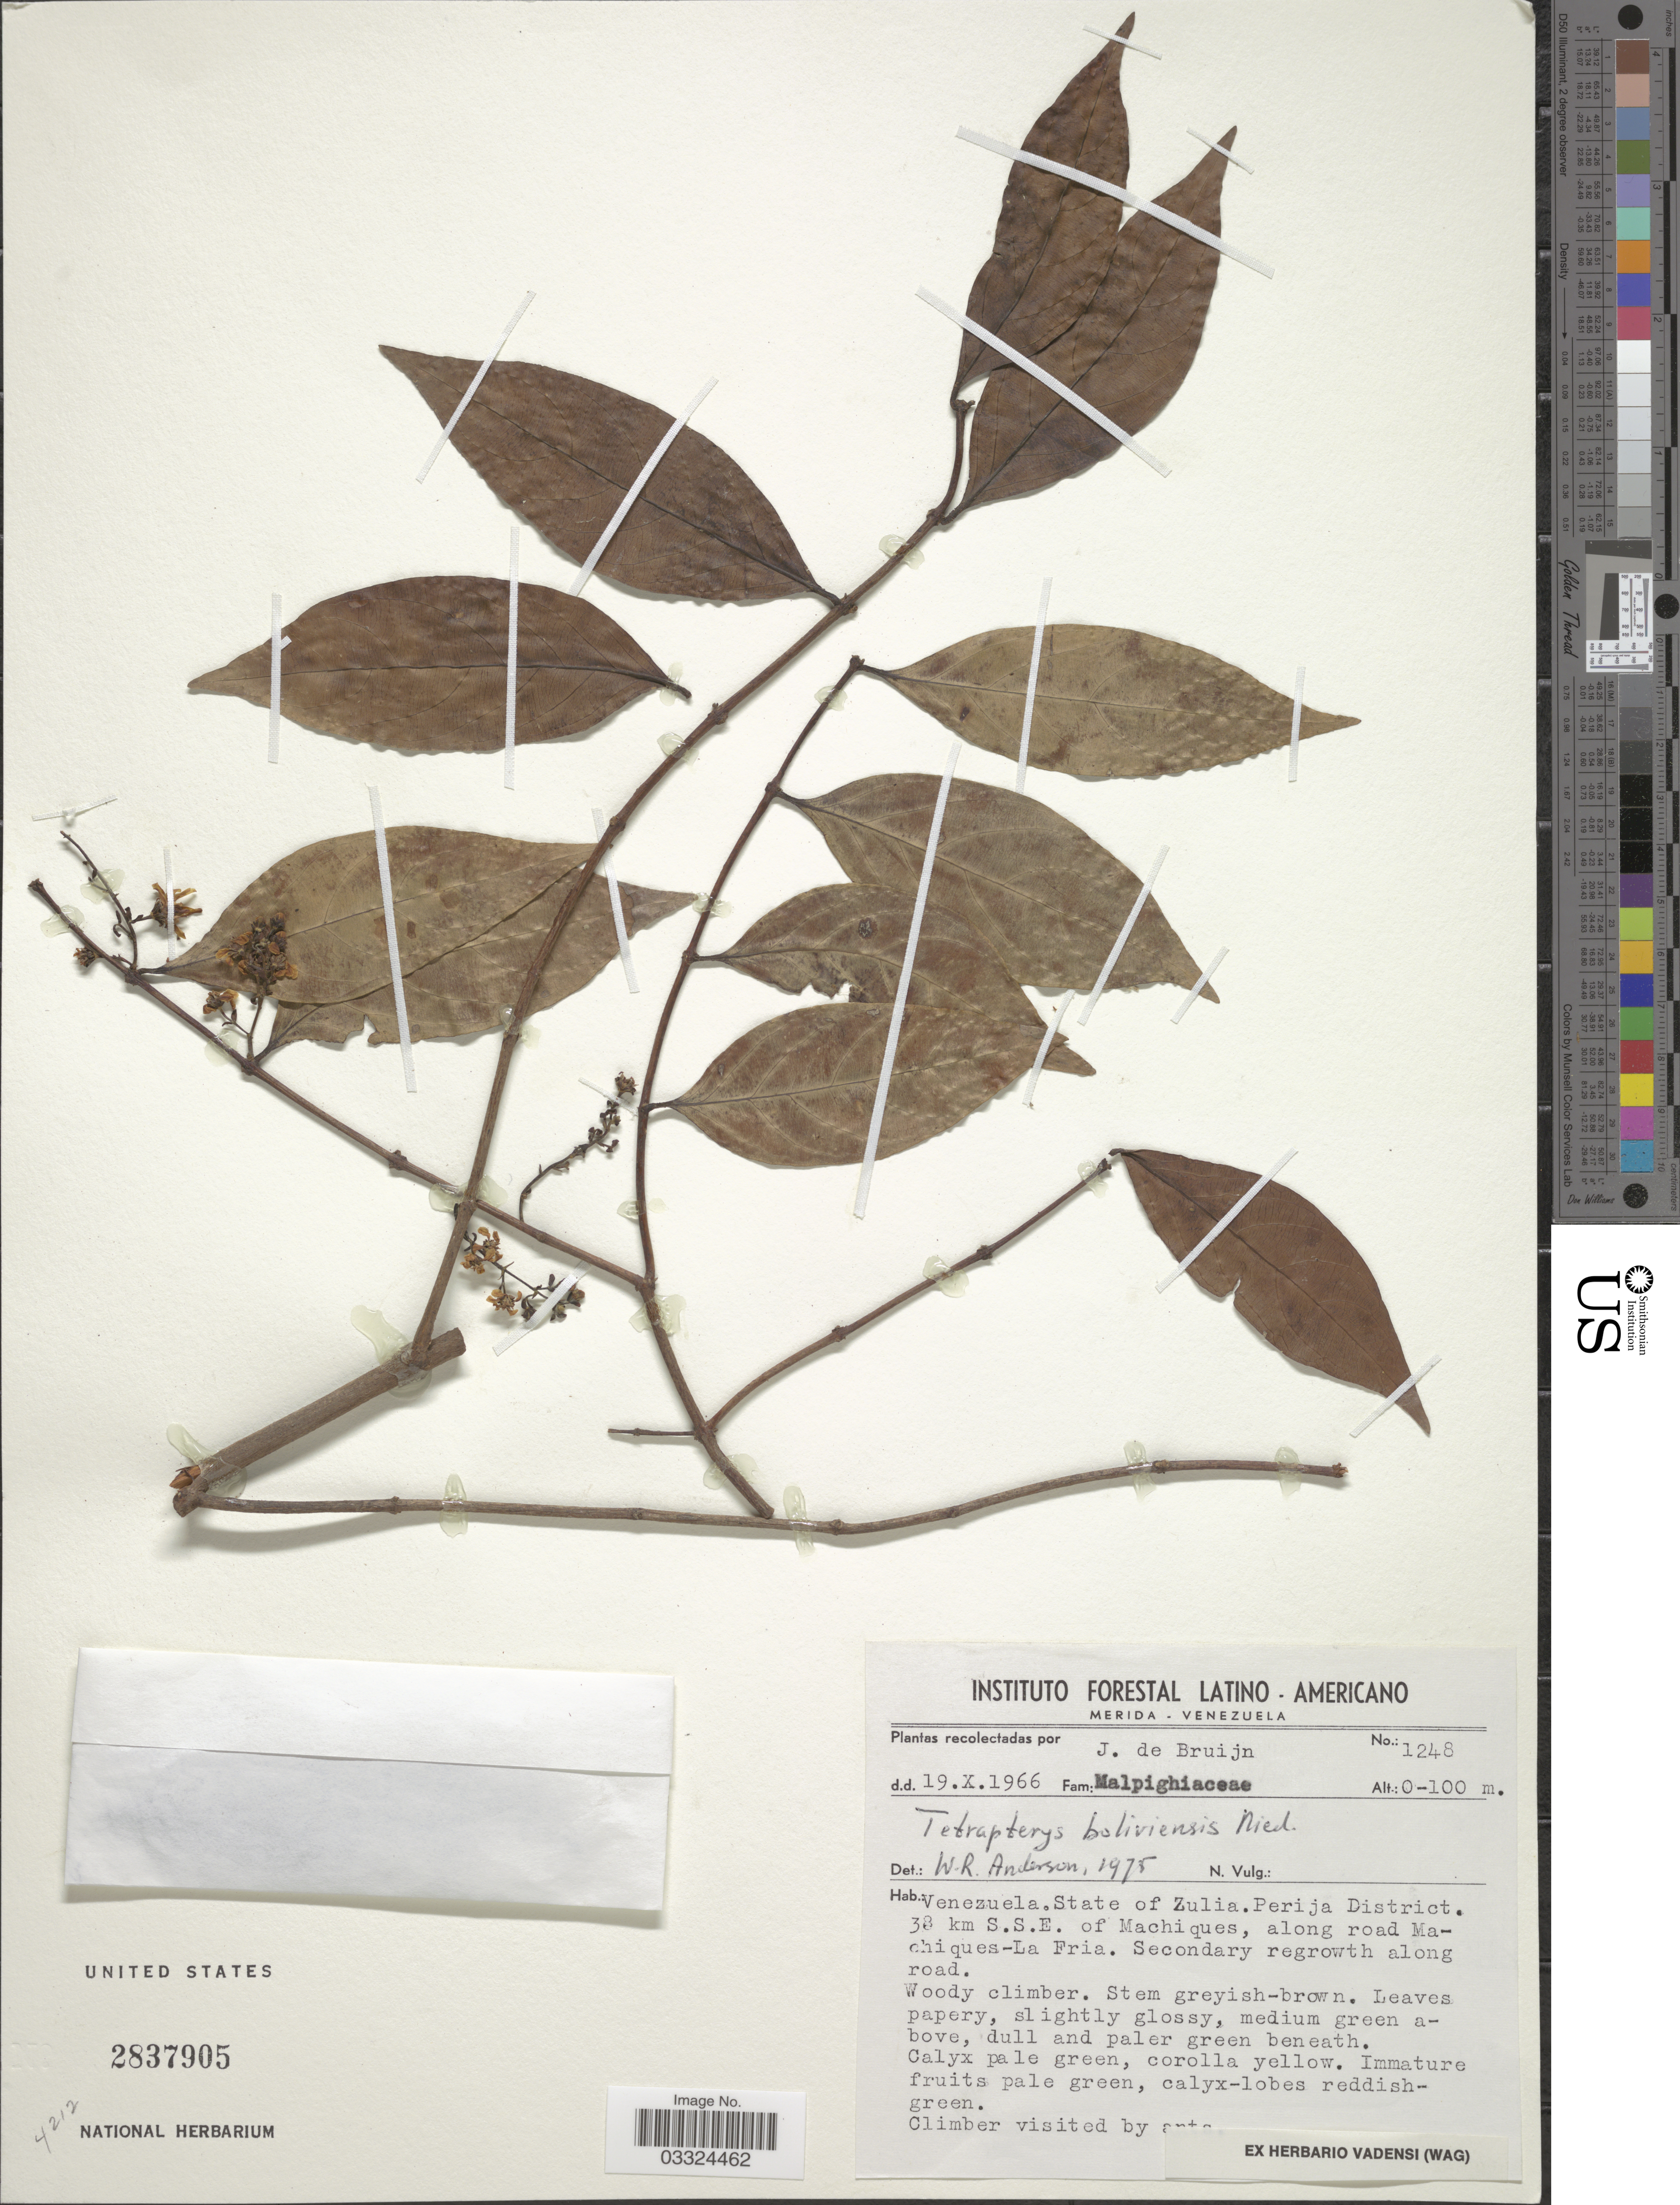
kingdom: Plantae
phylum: Tracheophyta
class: Magnoliopsida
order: Malpighiales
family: Malpighiaceae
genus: Glicophyllum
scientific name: Glicophyllum stylopterum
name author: (A. Juss.) R.F. Almeida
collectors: J. Bruijn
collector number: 1248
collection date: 1966-10-19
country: Venezuela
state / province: Zulia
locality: Perija District. 38 km S.S.E. of Machiques, along road Machiques-La Fria.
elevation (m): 0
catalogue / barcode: US 2837905